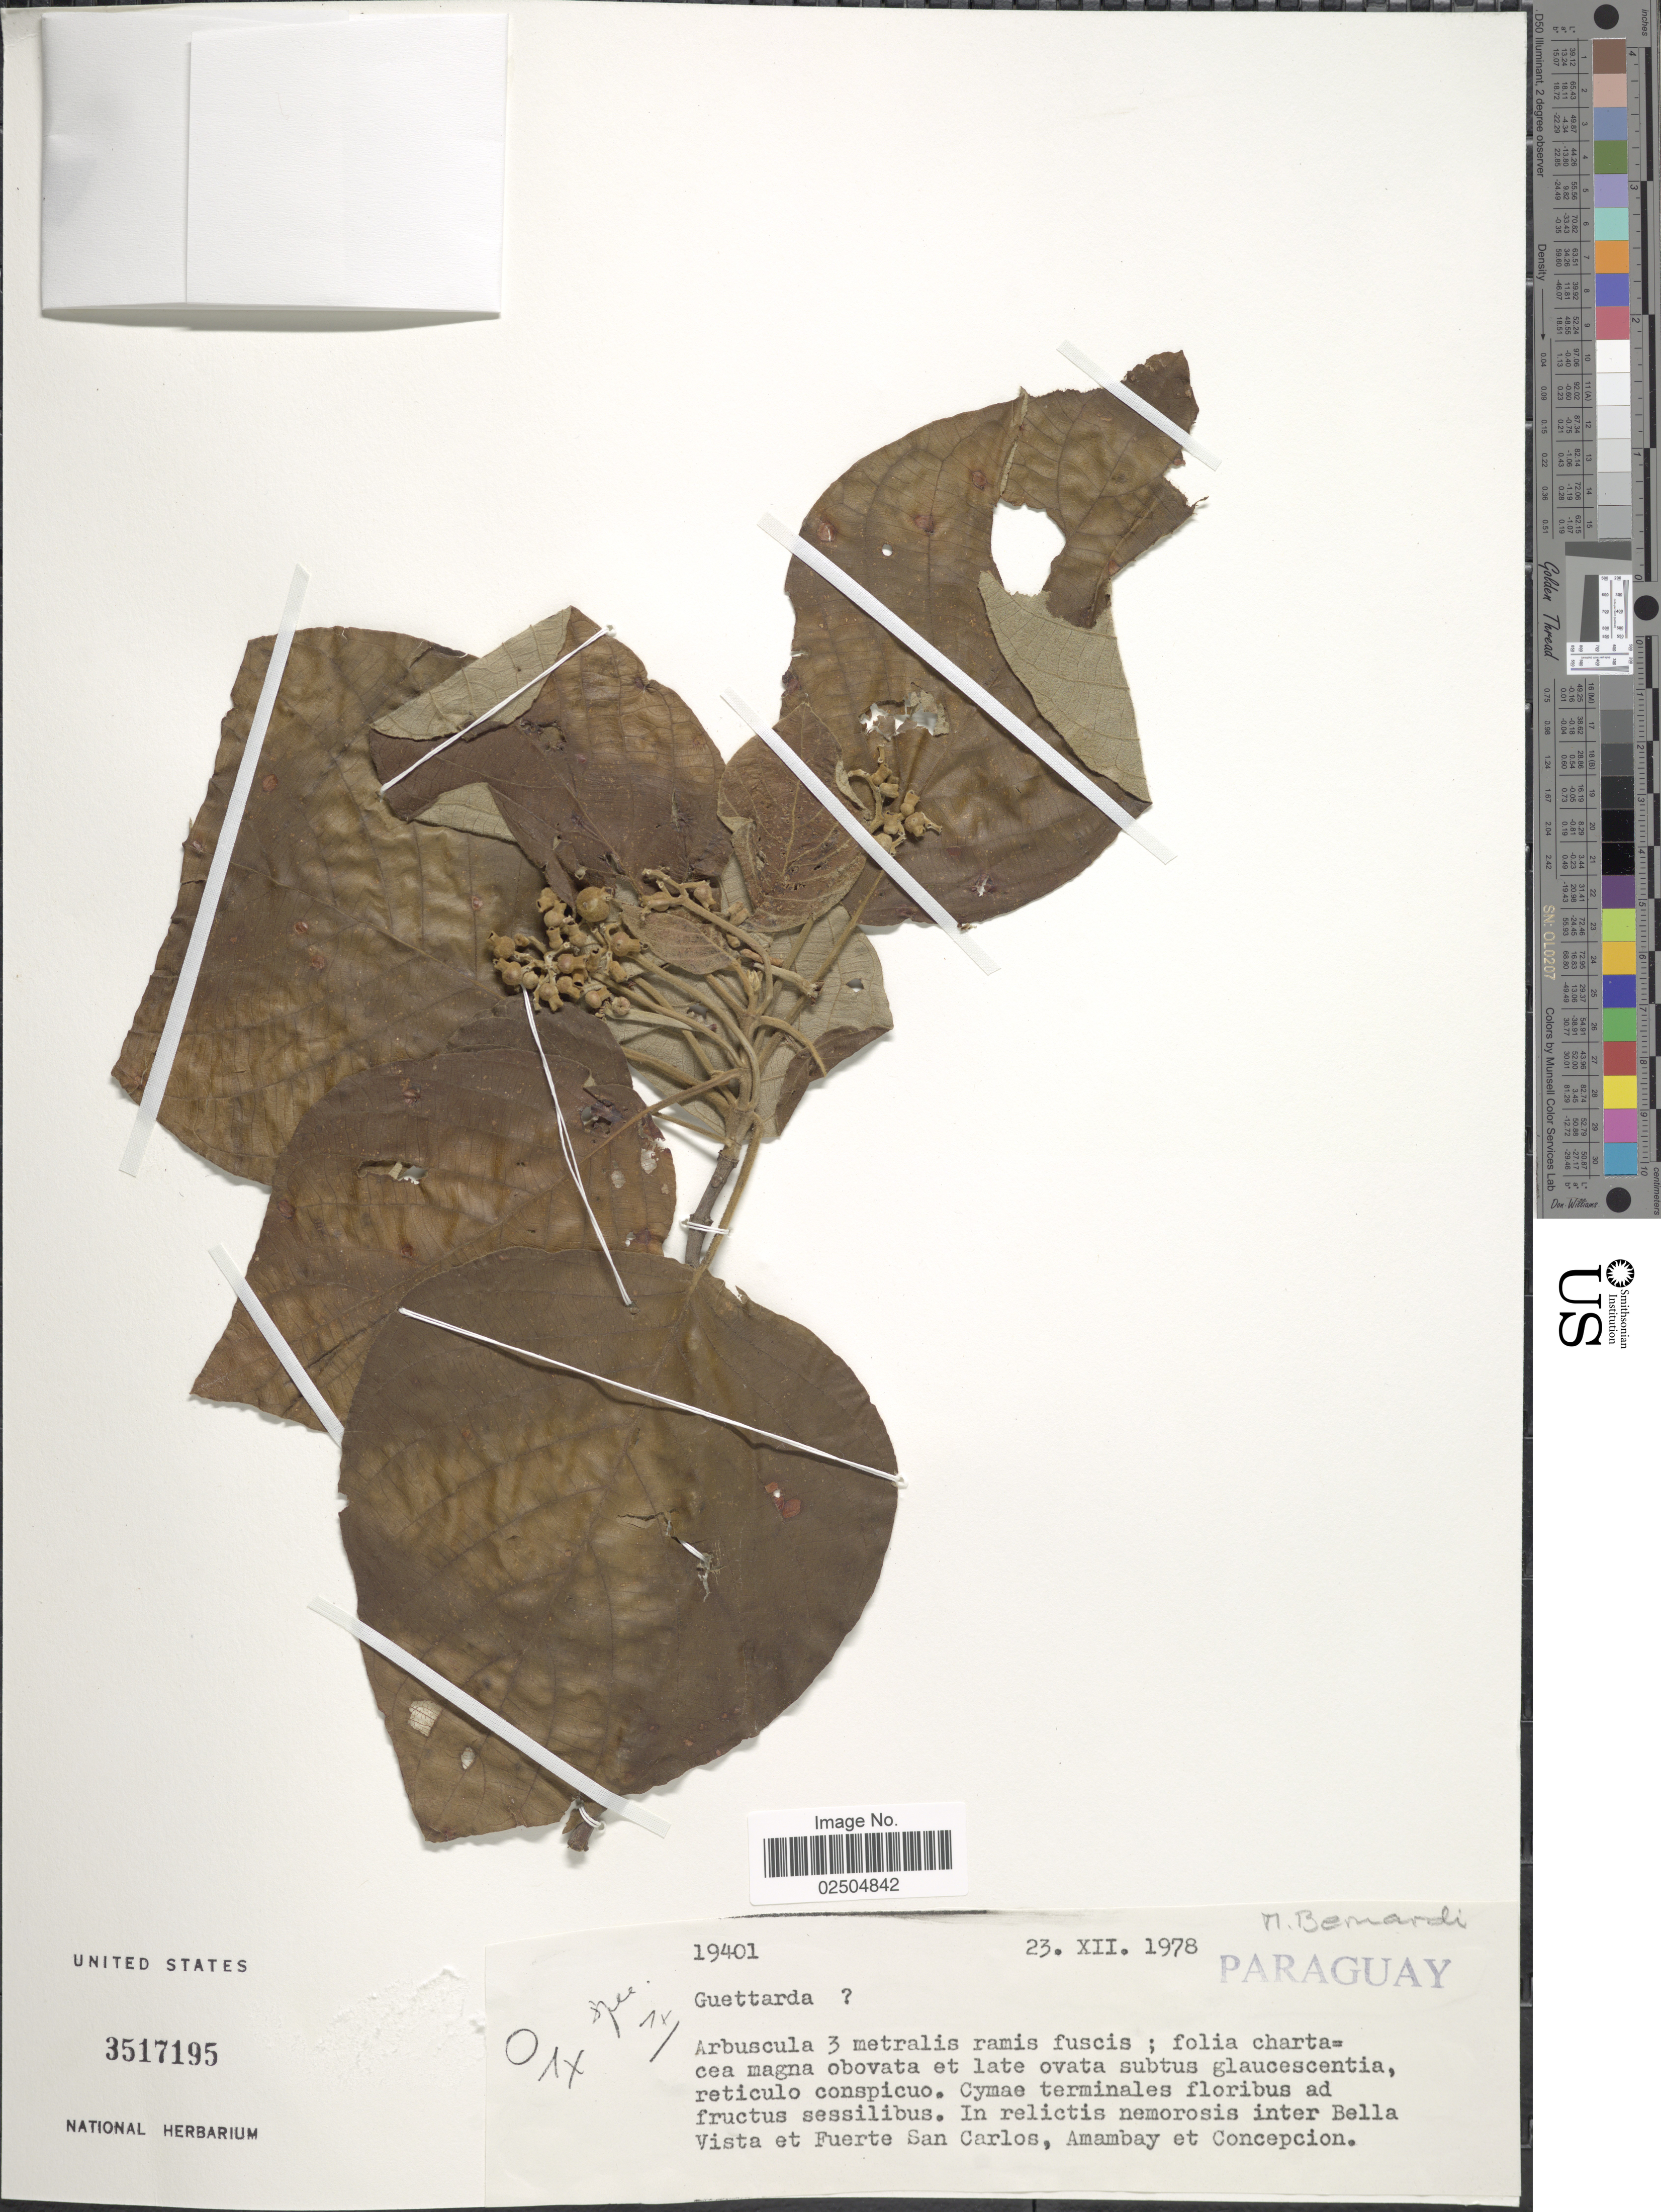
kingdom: Plantae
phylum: Tracheophyta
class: Magnoliopsida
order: Gentianales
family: Rubiaceae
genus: Guettarda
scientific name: Guettarda sp.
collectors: M. Bernardi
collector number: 19401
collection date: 1978-12-23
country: Paraguay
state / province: Concepcion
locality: In relictis nemorosis inter Bella Vista et Fuerte San Carlos, Amambay, Concepcion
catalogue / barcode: US 3517195